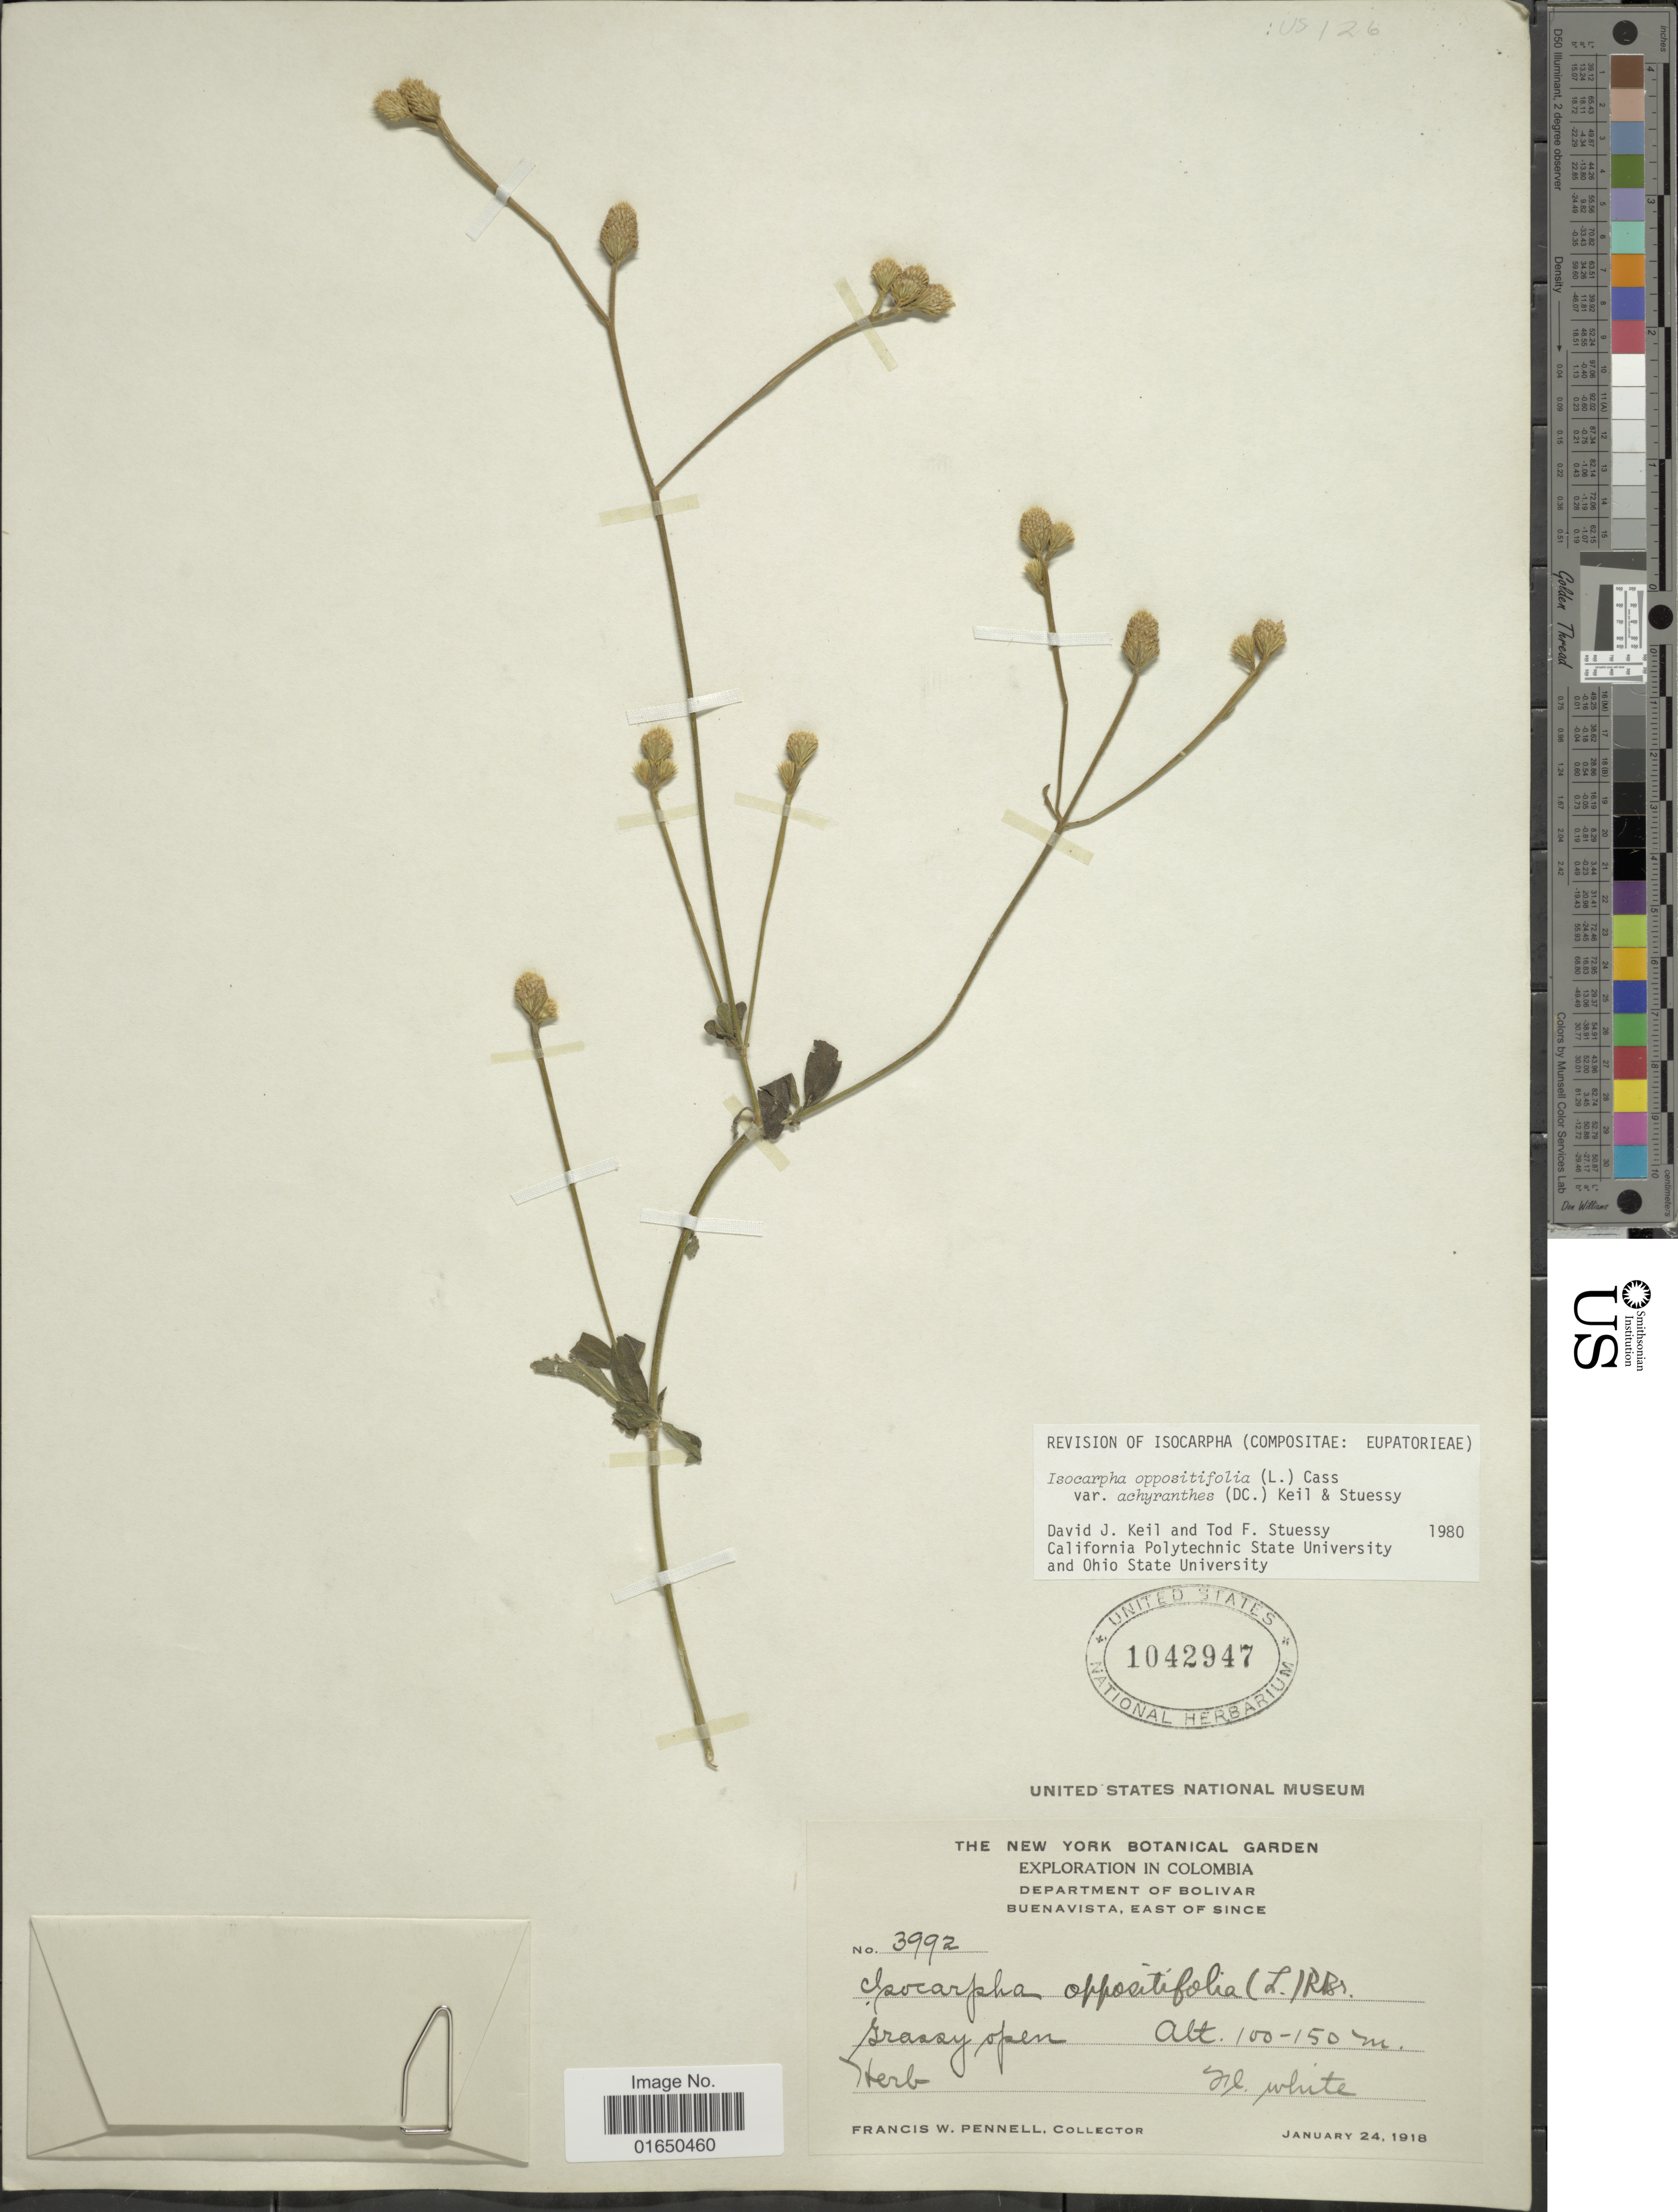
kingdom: Plantae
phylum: Tracheophyta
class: Magnoliopsida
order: Asterales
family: Asteraceae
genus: Isocarpha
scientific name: Isocarpha oppositifolia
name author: (L.) Cass.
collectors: F. W. Pennell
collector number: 3992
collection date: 1918-01-24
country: Colombia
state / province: Bolívar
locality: Department of Bolivar, Buenavista , East of Since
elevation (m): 100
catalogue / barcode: US 1042947